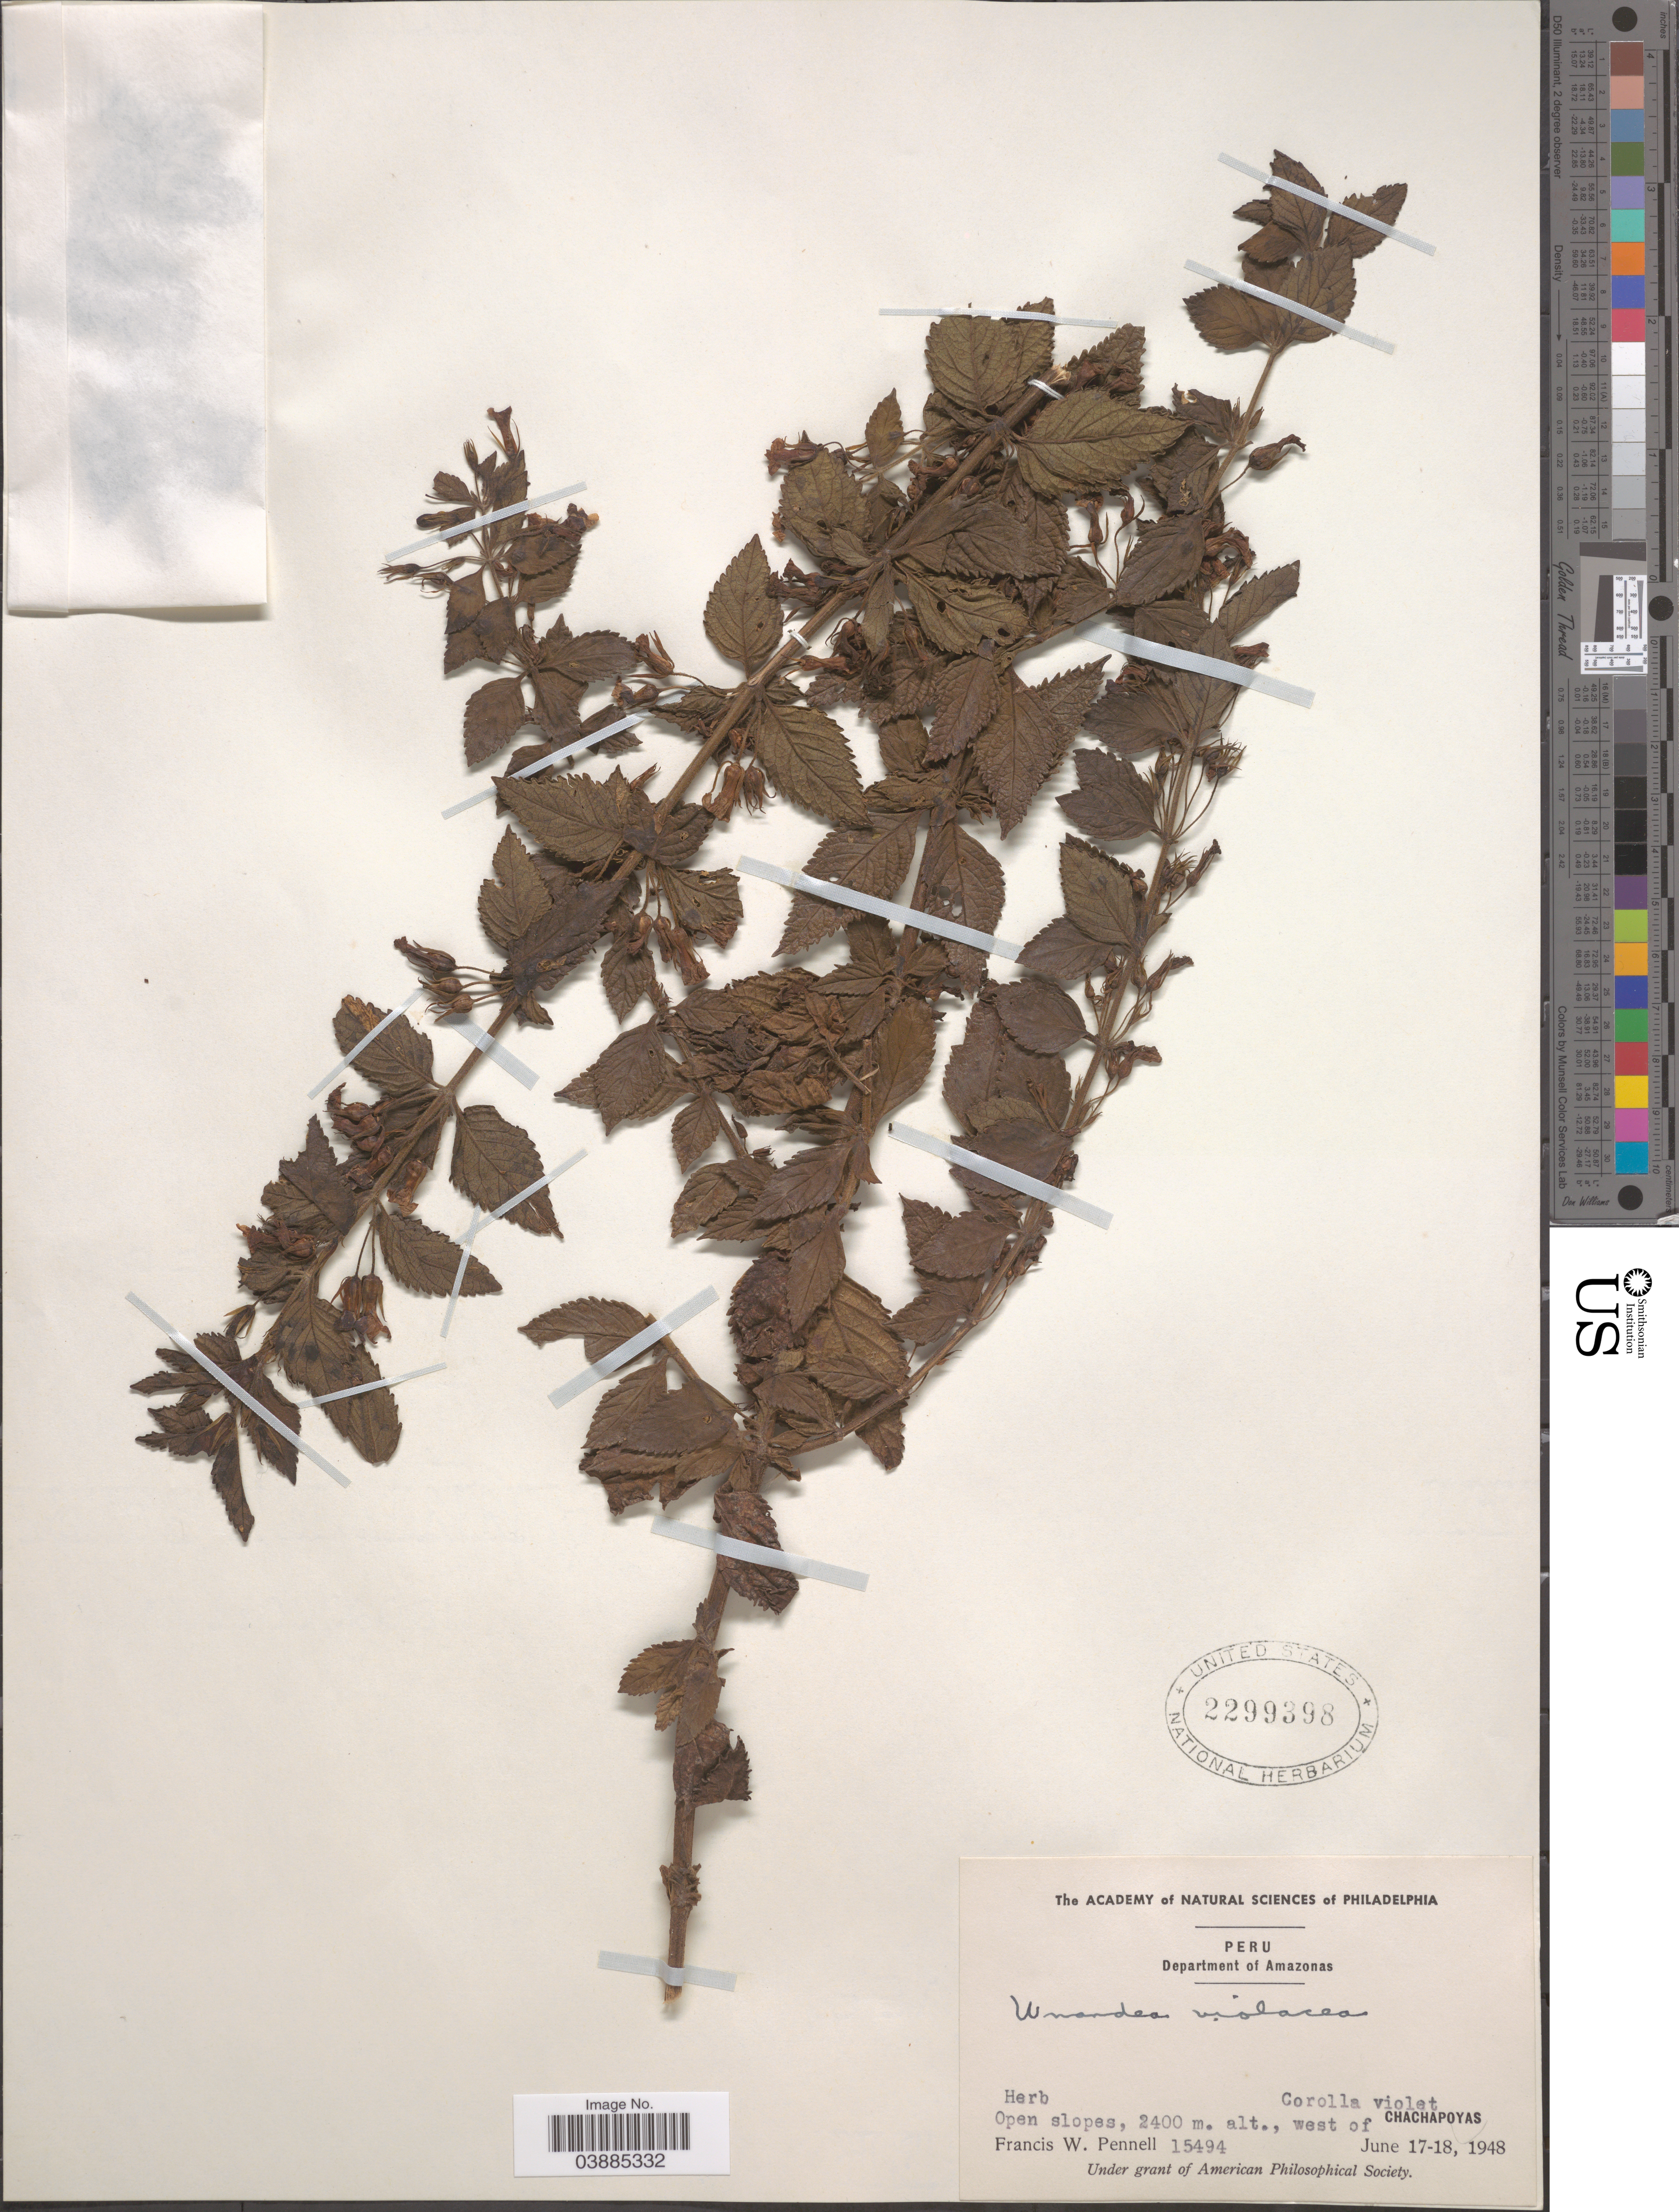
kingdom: Plantae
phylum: Tracheophyta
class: Magnoliopsida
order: Lamiales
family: Plantaginaceae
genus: Unanuea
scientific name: Unanuea violacea Pennell sp. nov. ined.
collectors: F. W. Pennell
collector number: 15494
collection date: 1948-06-17/1948-06-18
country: Peru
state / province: Amazonas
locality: Department of Amazonas. West of Chachapoyas.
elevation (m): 2400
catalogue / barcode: US 2299398